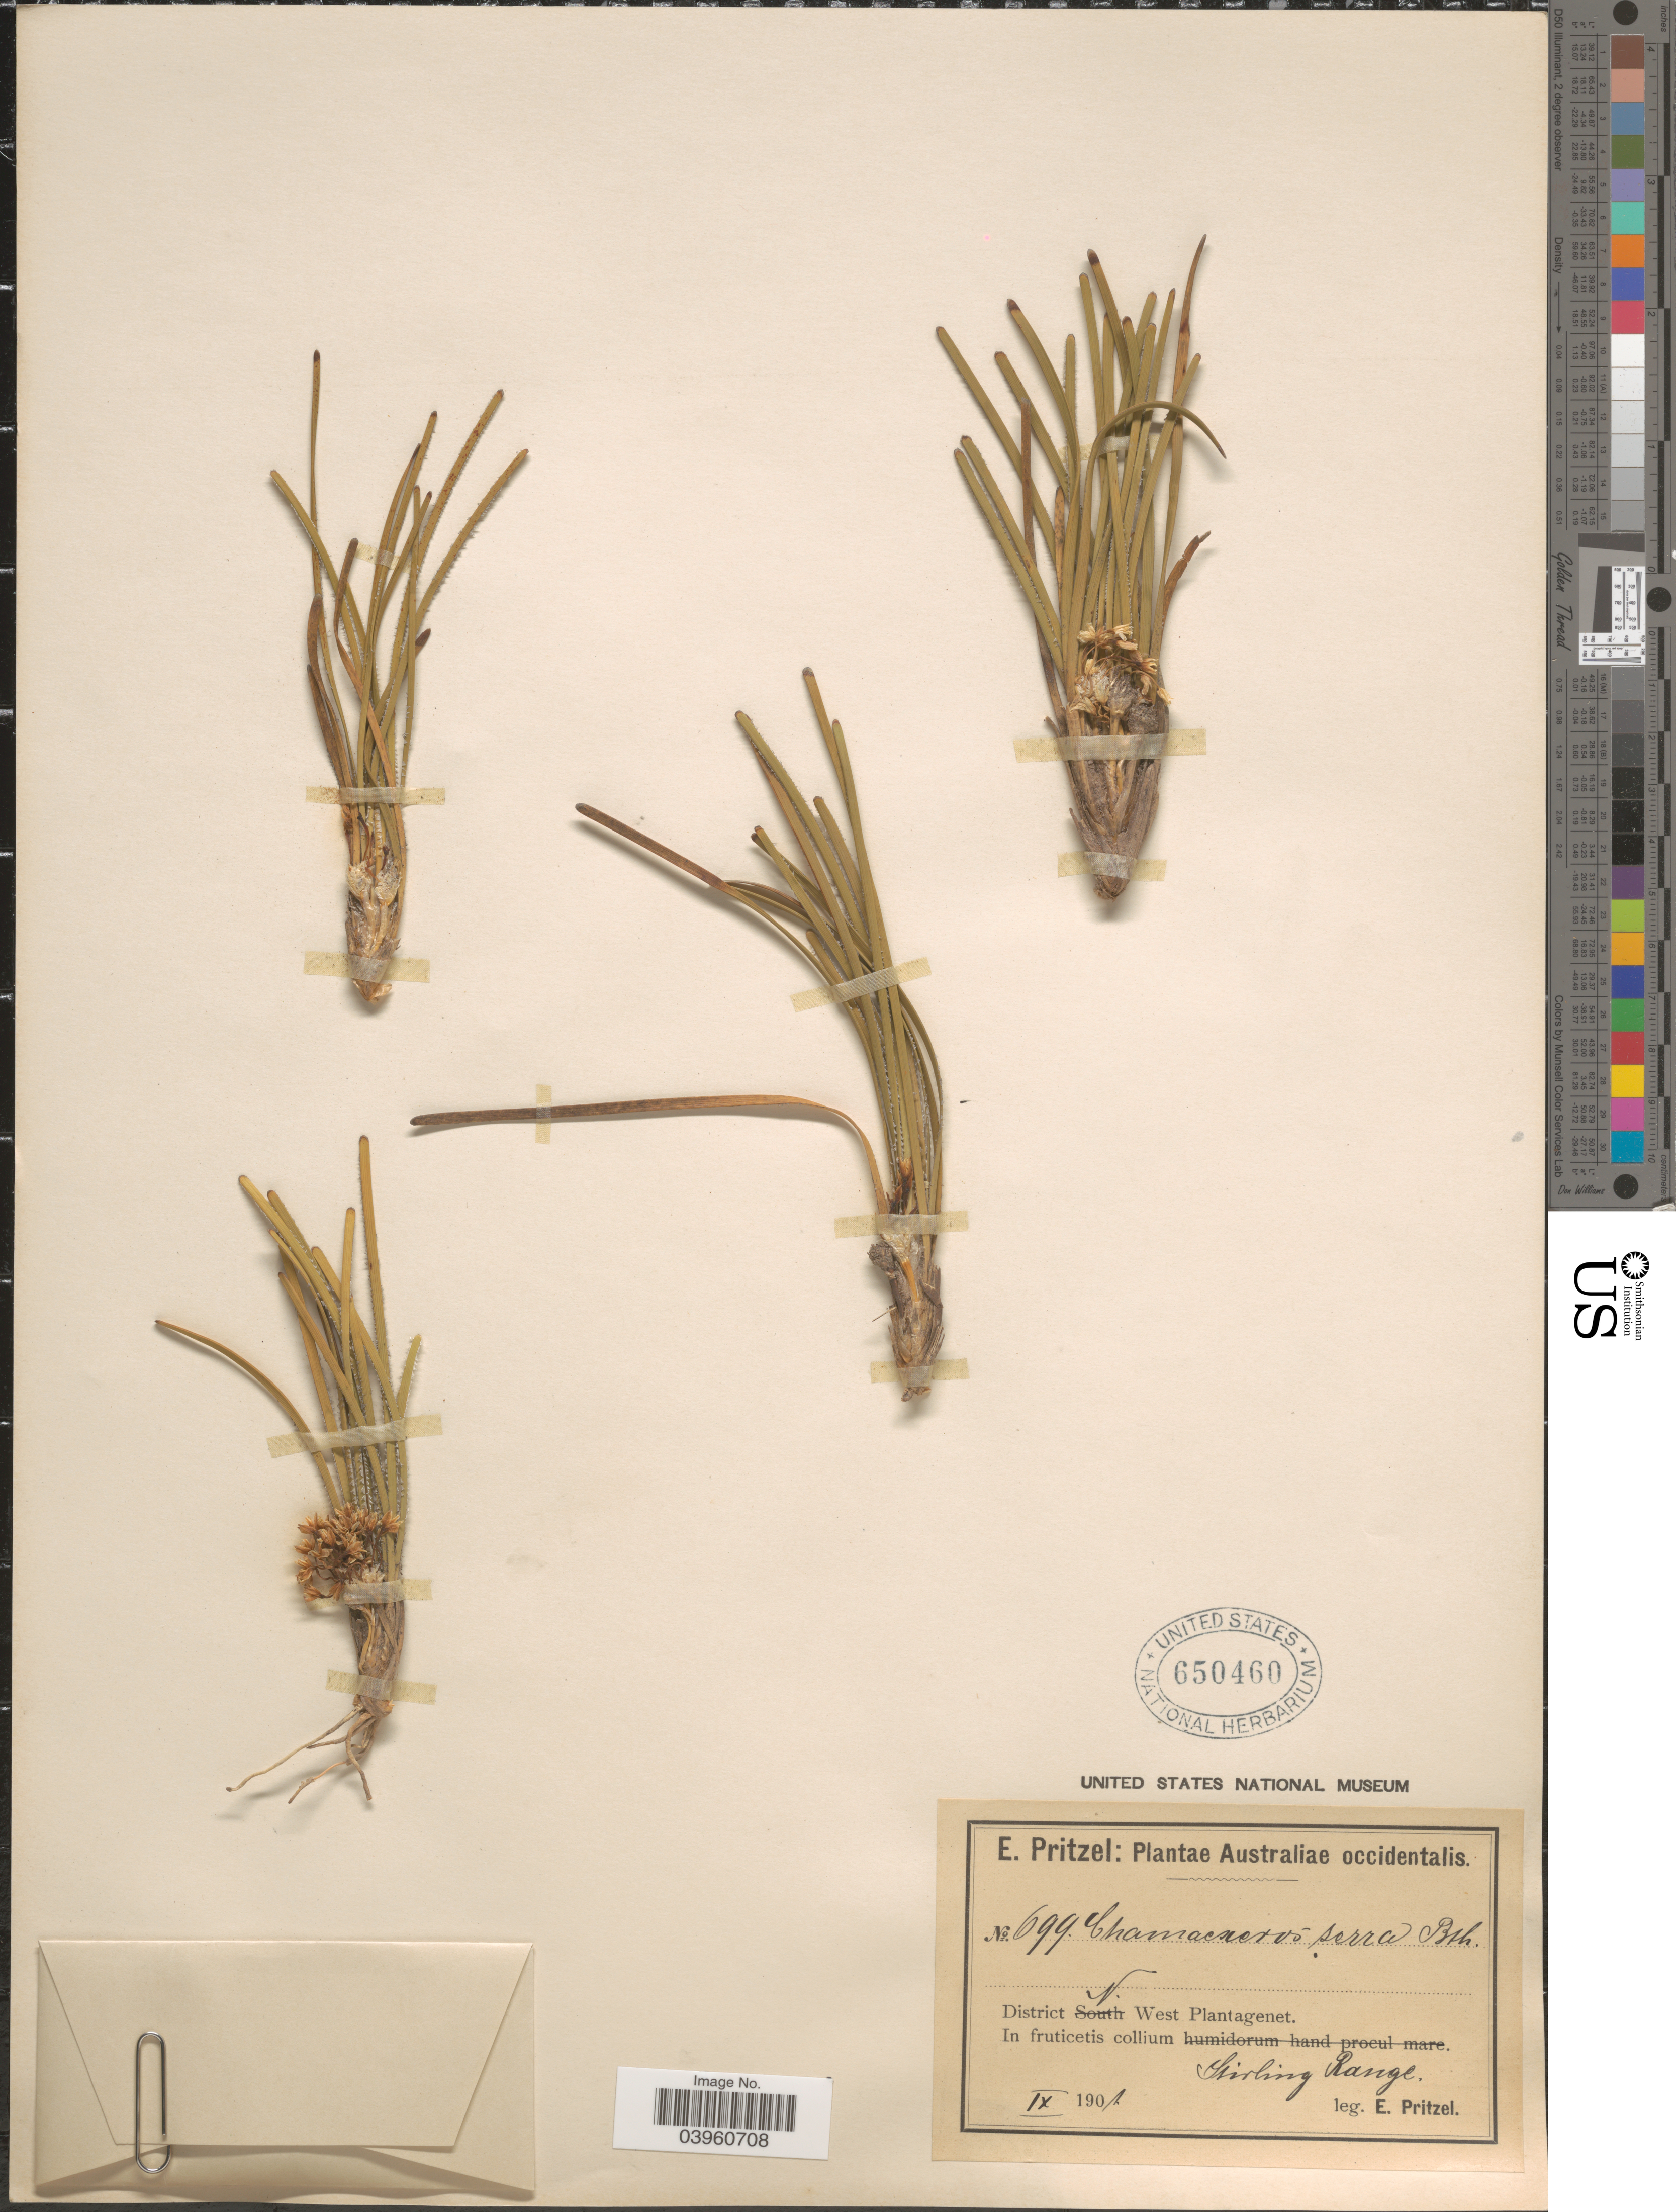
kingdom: Plantae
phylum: Tracheophyta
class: Liliopsida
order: Asparagales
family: Asparagaceae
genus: Acanthocarpus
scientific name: Acanthocarpus serra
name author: (Endl.) F. Muell.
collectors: E. G. Pritzel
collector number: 699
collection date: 1901-09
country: Australia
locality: Australiae occidentalis. District N. West Plantagenet. In fruticetis collium Girling Range.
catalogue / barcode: US 650460